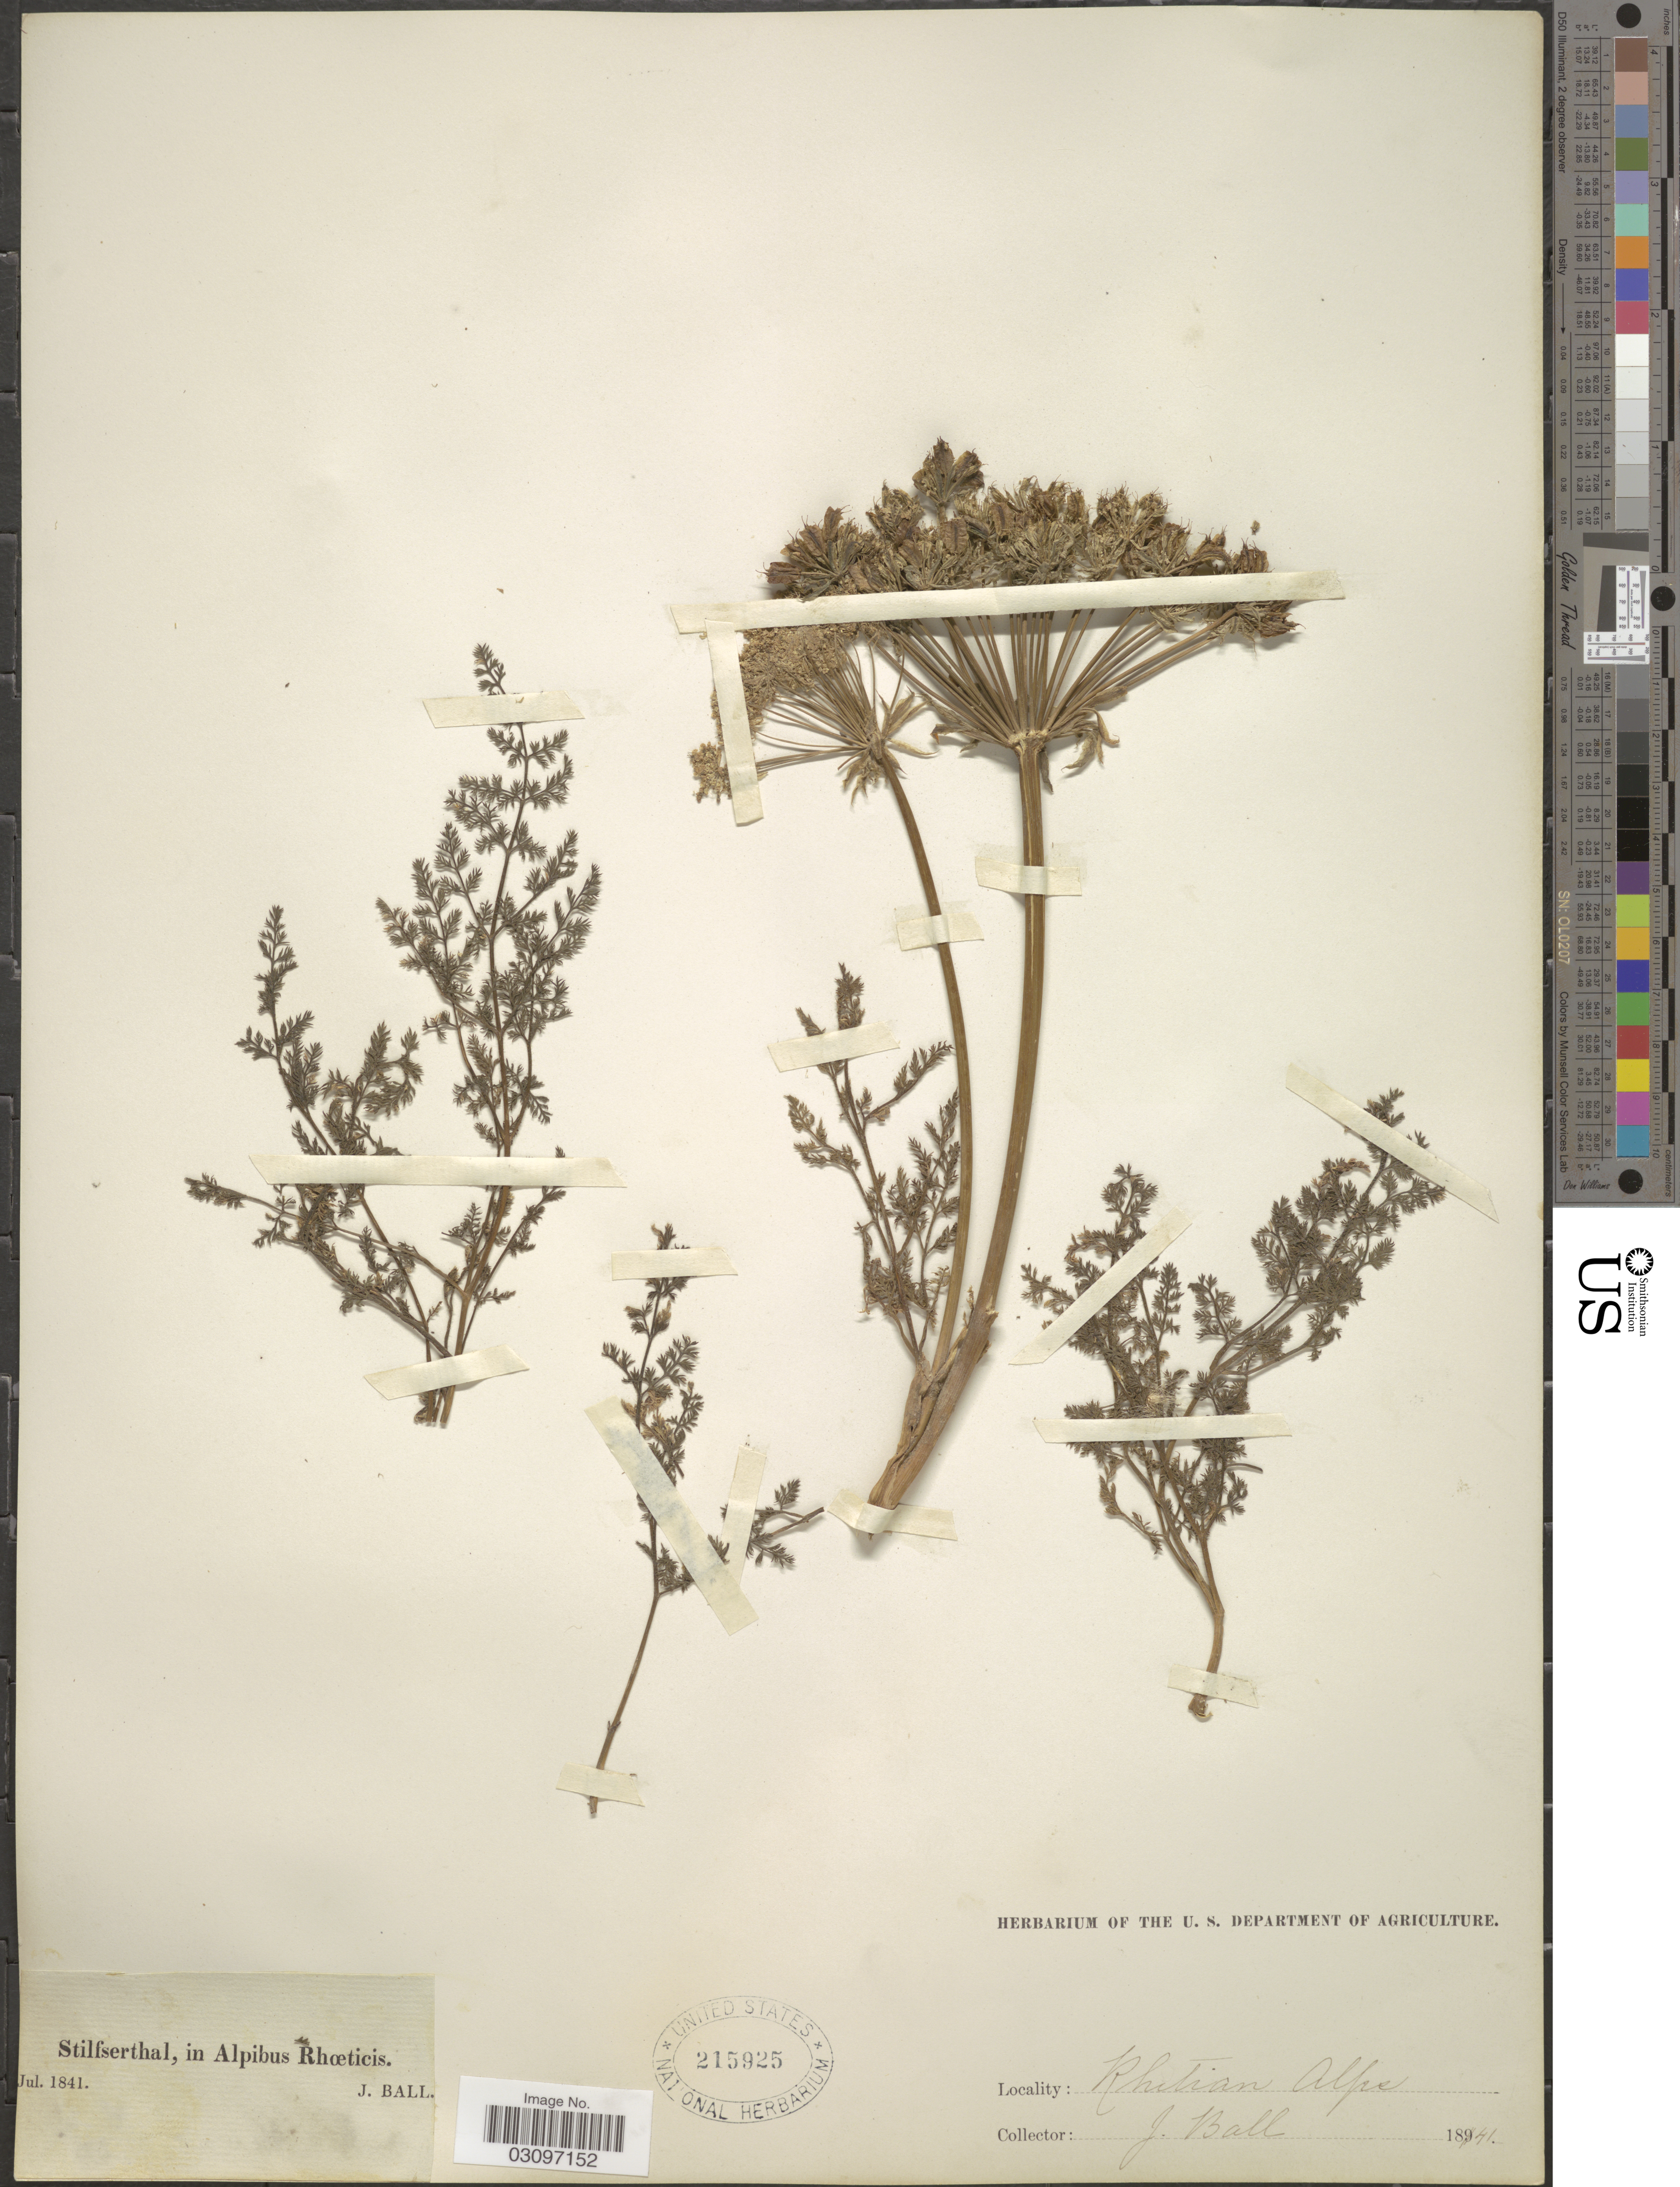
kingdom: Plantae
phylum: Tracheophyta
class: Magnoliopsida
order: Apiales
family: Apiaceae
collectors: J. Ball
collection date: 1841-07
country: Italy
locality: Stilfserthal, in Alpibus Rhoeticis. Rhetian Alpe.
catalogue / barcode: US 215925